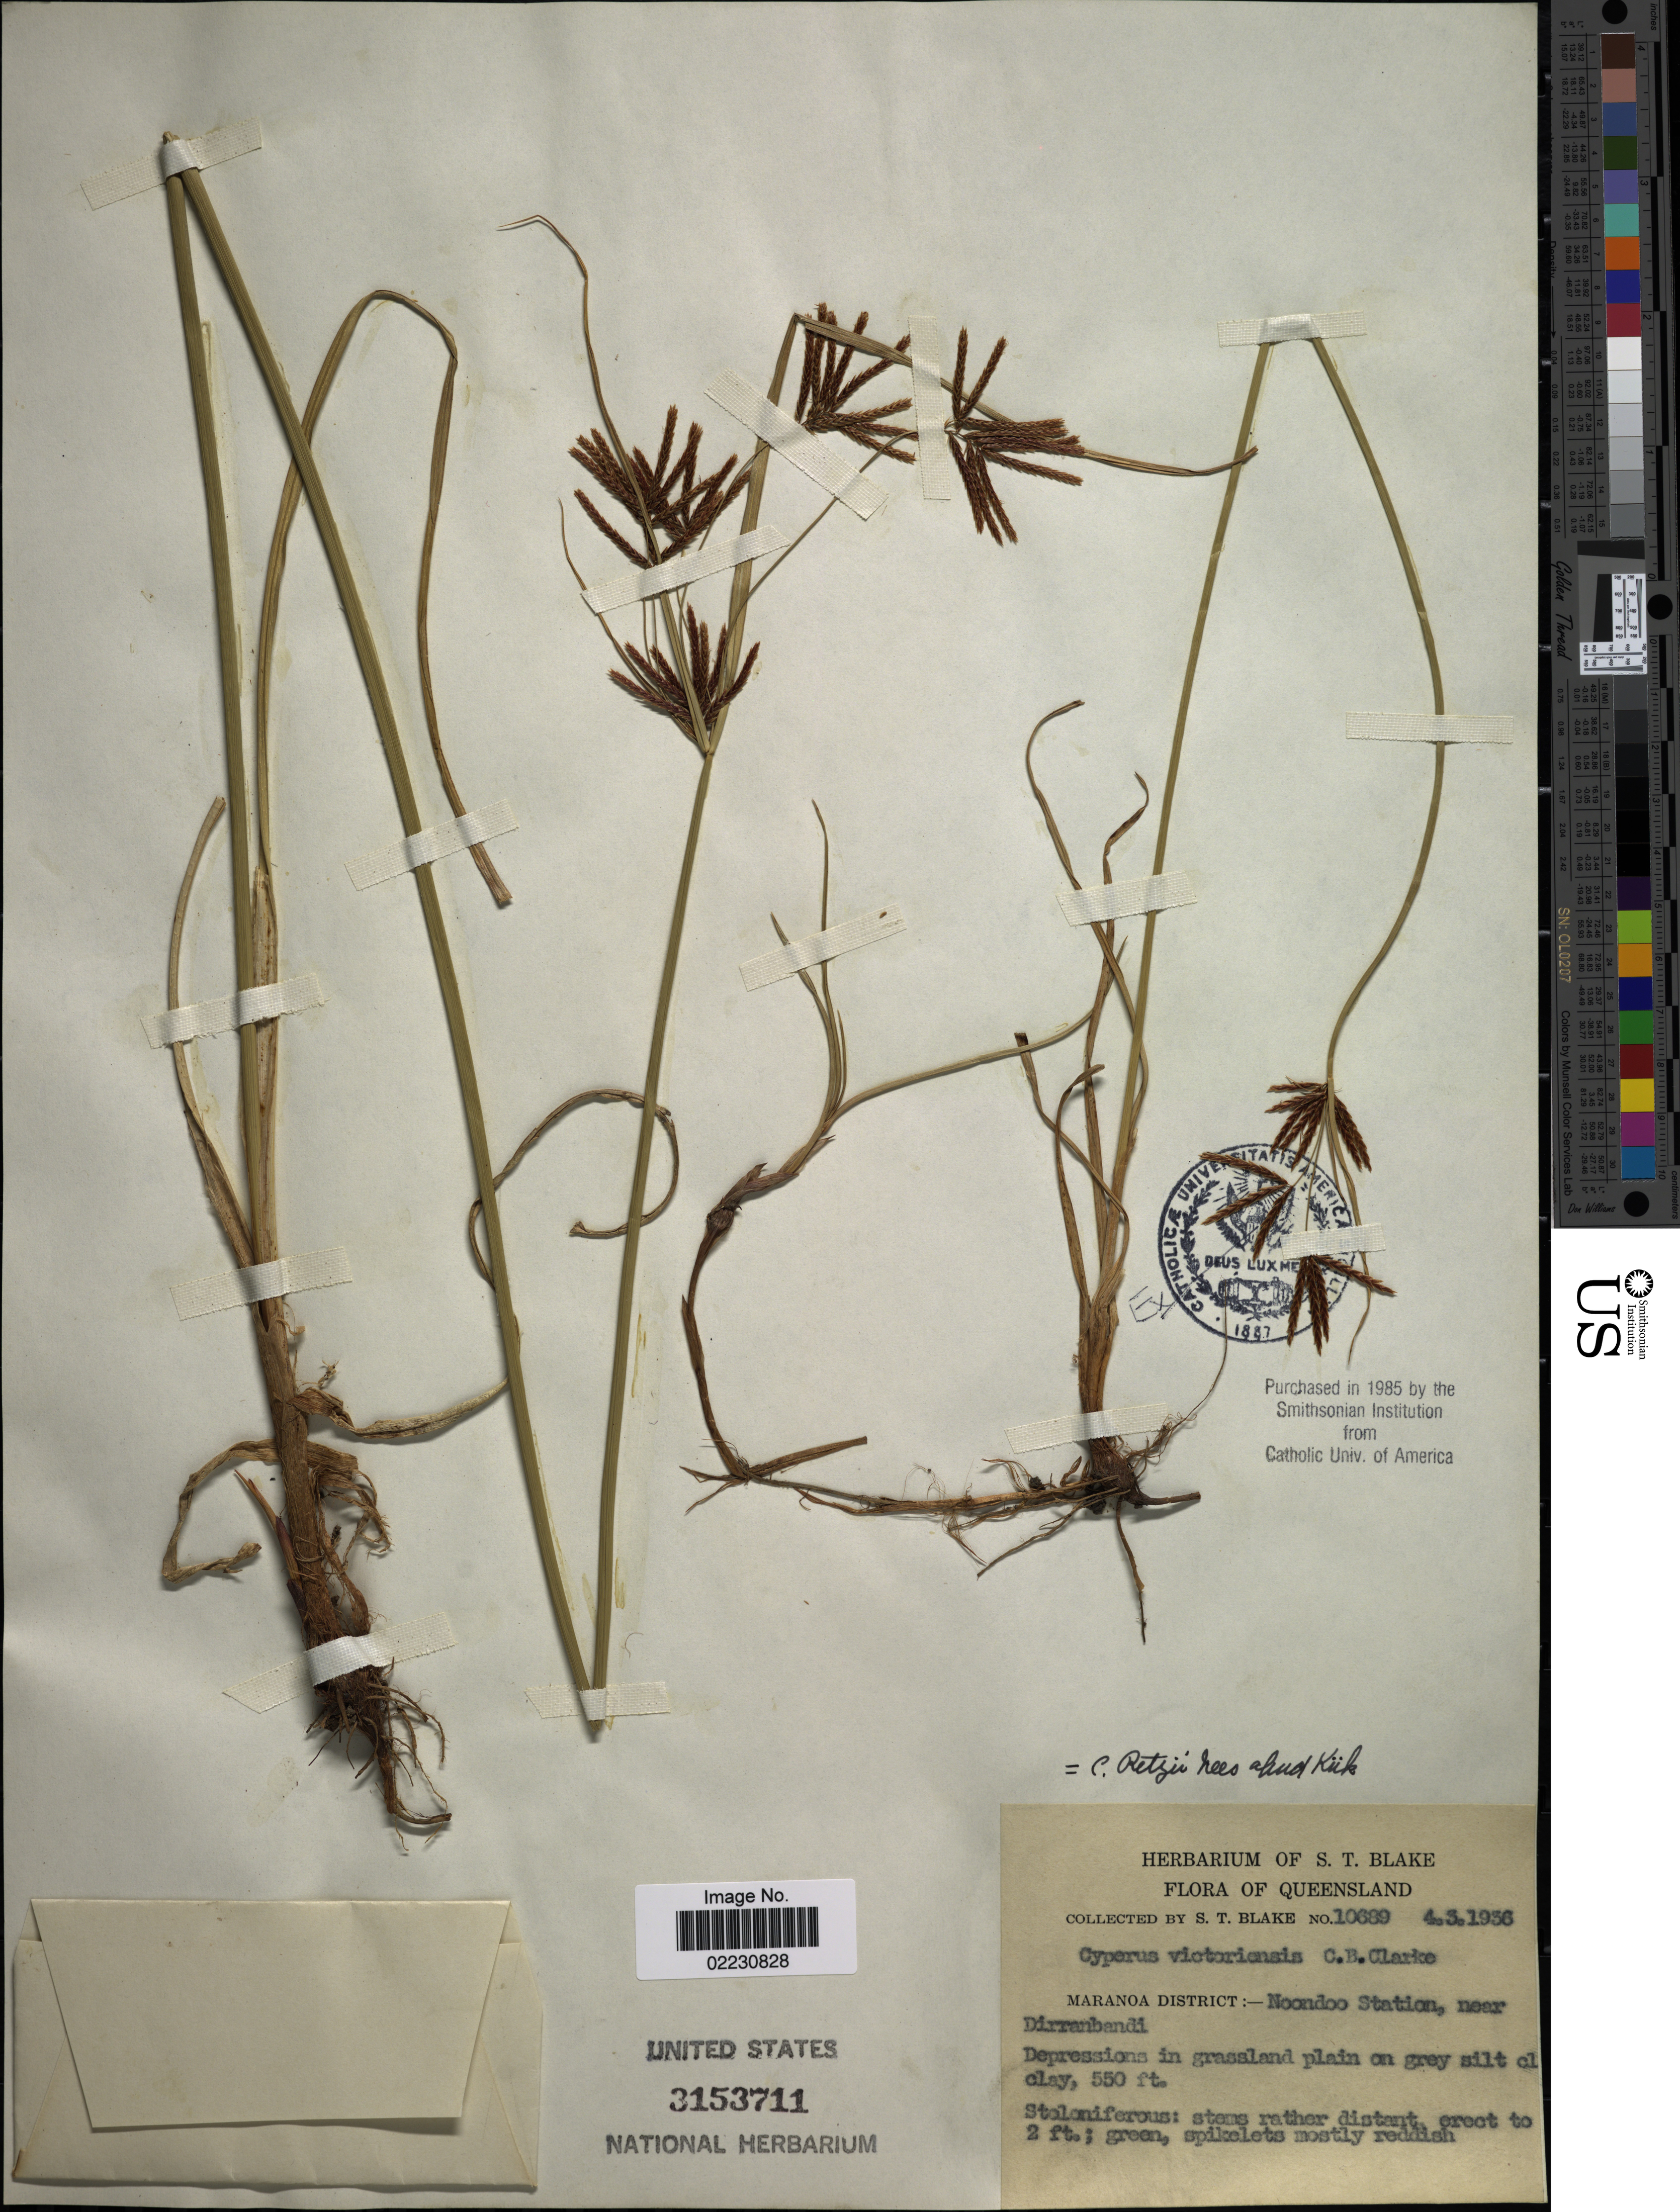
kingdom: Plantae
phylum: Tracheophyta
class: Liliopsida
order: Poales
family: Cyperaceae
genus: Cyperus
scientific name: Cyperus victoriensis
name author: C.B. Clarke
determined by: Strong, Mark T., (BOT), Smithsonian Institution - National Museum of Natural History (UNITED STATES)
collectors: S. T. Blake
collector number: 10689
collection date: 1936-03-04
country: Australia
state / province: Queensland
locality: Maranoa District, Noondoo Station, near Dirranbandi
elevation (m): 168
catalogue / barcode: US 3153711